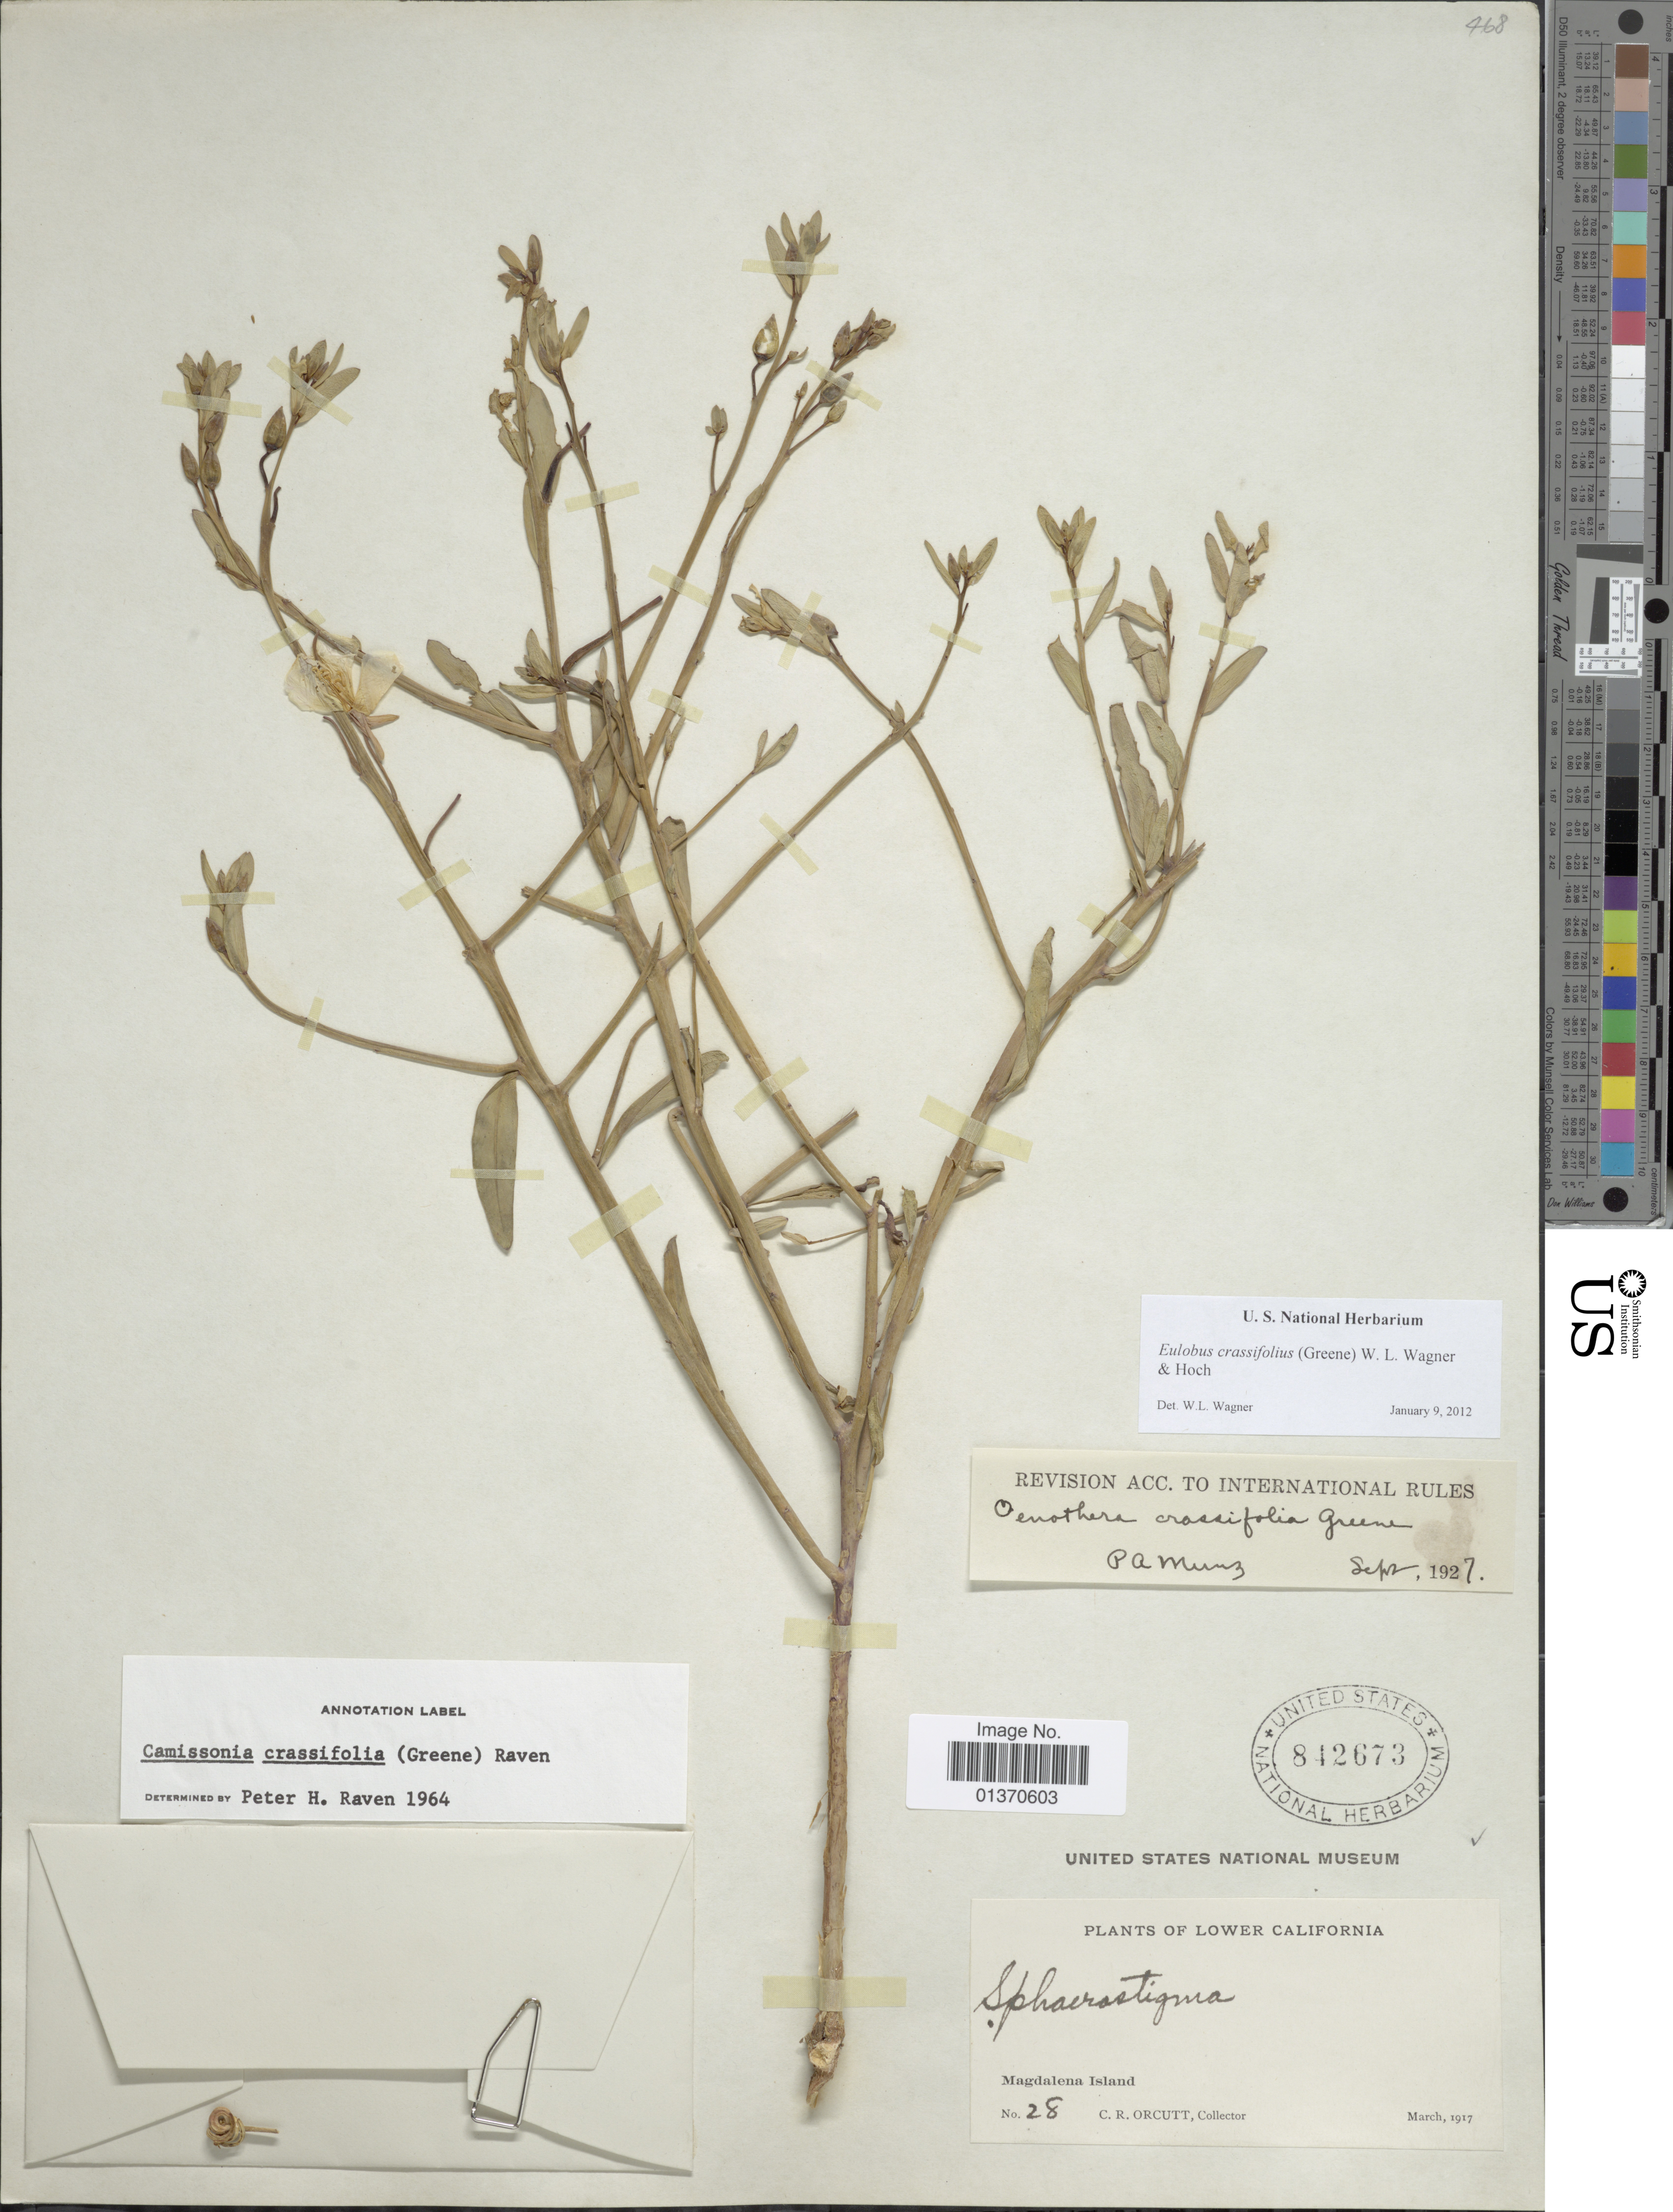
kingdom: Plantae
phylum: Tracheophyta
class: Magnoliopsida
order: Myrtales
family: Onagraceae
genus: Eulobus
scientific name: Eulobus crassifolius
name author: (Greene) W.L. Wagner & Hoch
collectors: C. R. Orcutt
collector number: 28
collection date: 1917-03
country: Mexico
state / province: Baja California Sur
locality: Magdalena Island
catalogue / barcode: US 842673